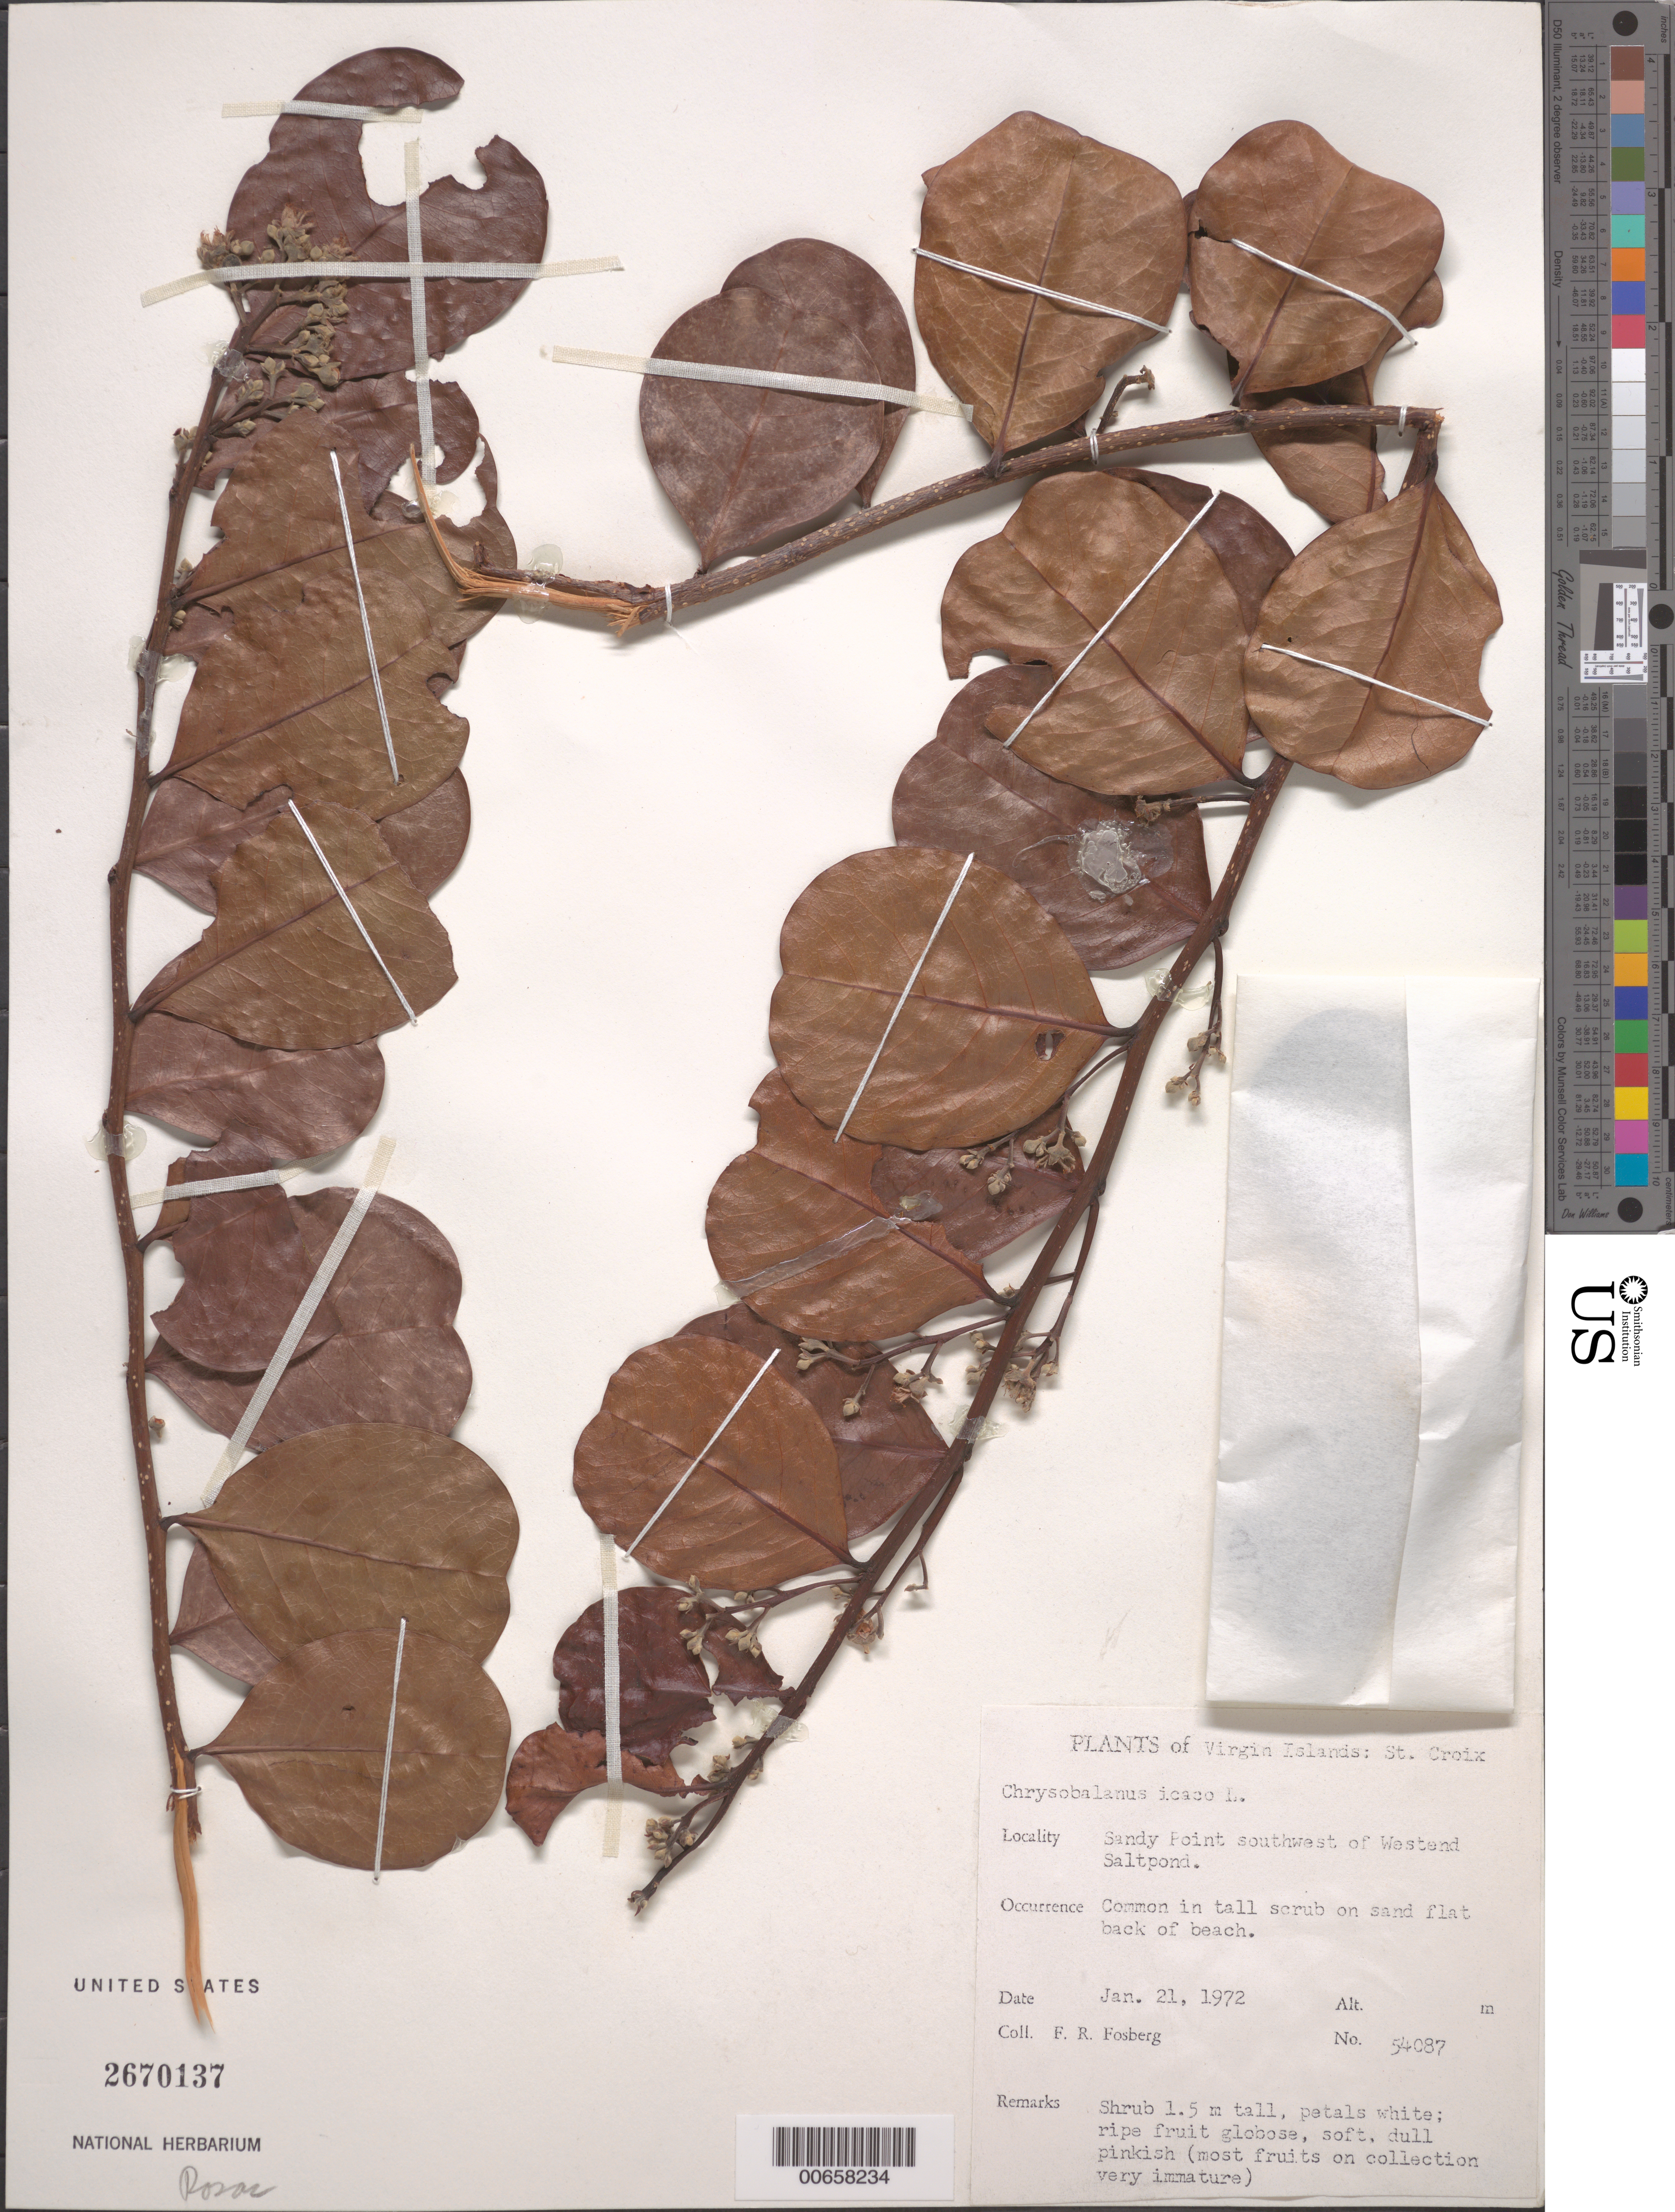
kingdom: Plantae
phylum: Tracheophyta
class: Magnoliopsida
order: Malpighiales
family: Chrysobalanaceae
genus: Chrysobalanus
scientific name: Chrysobalanus icaco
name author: L.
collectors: F. R. Fosberg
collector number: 54087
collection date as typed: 21 Jan 1972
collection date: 1972-01-21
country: U.S. Virgin Islands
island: St. Croix Island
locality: Sandy Point SW of Westend Saltpond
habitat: In tall scrub on sand flat back of beach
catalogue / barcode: US 2670137